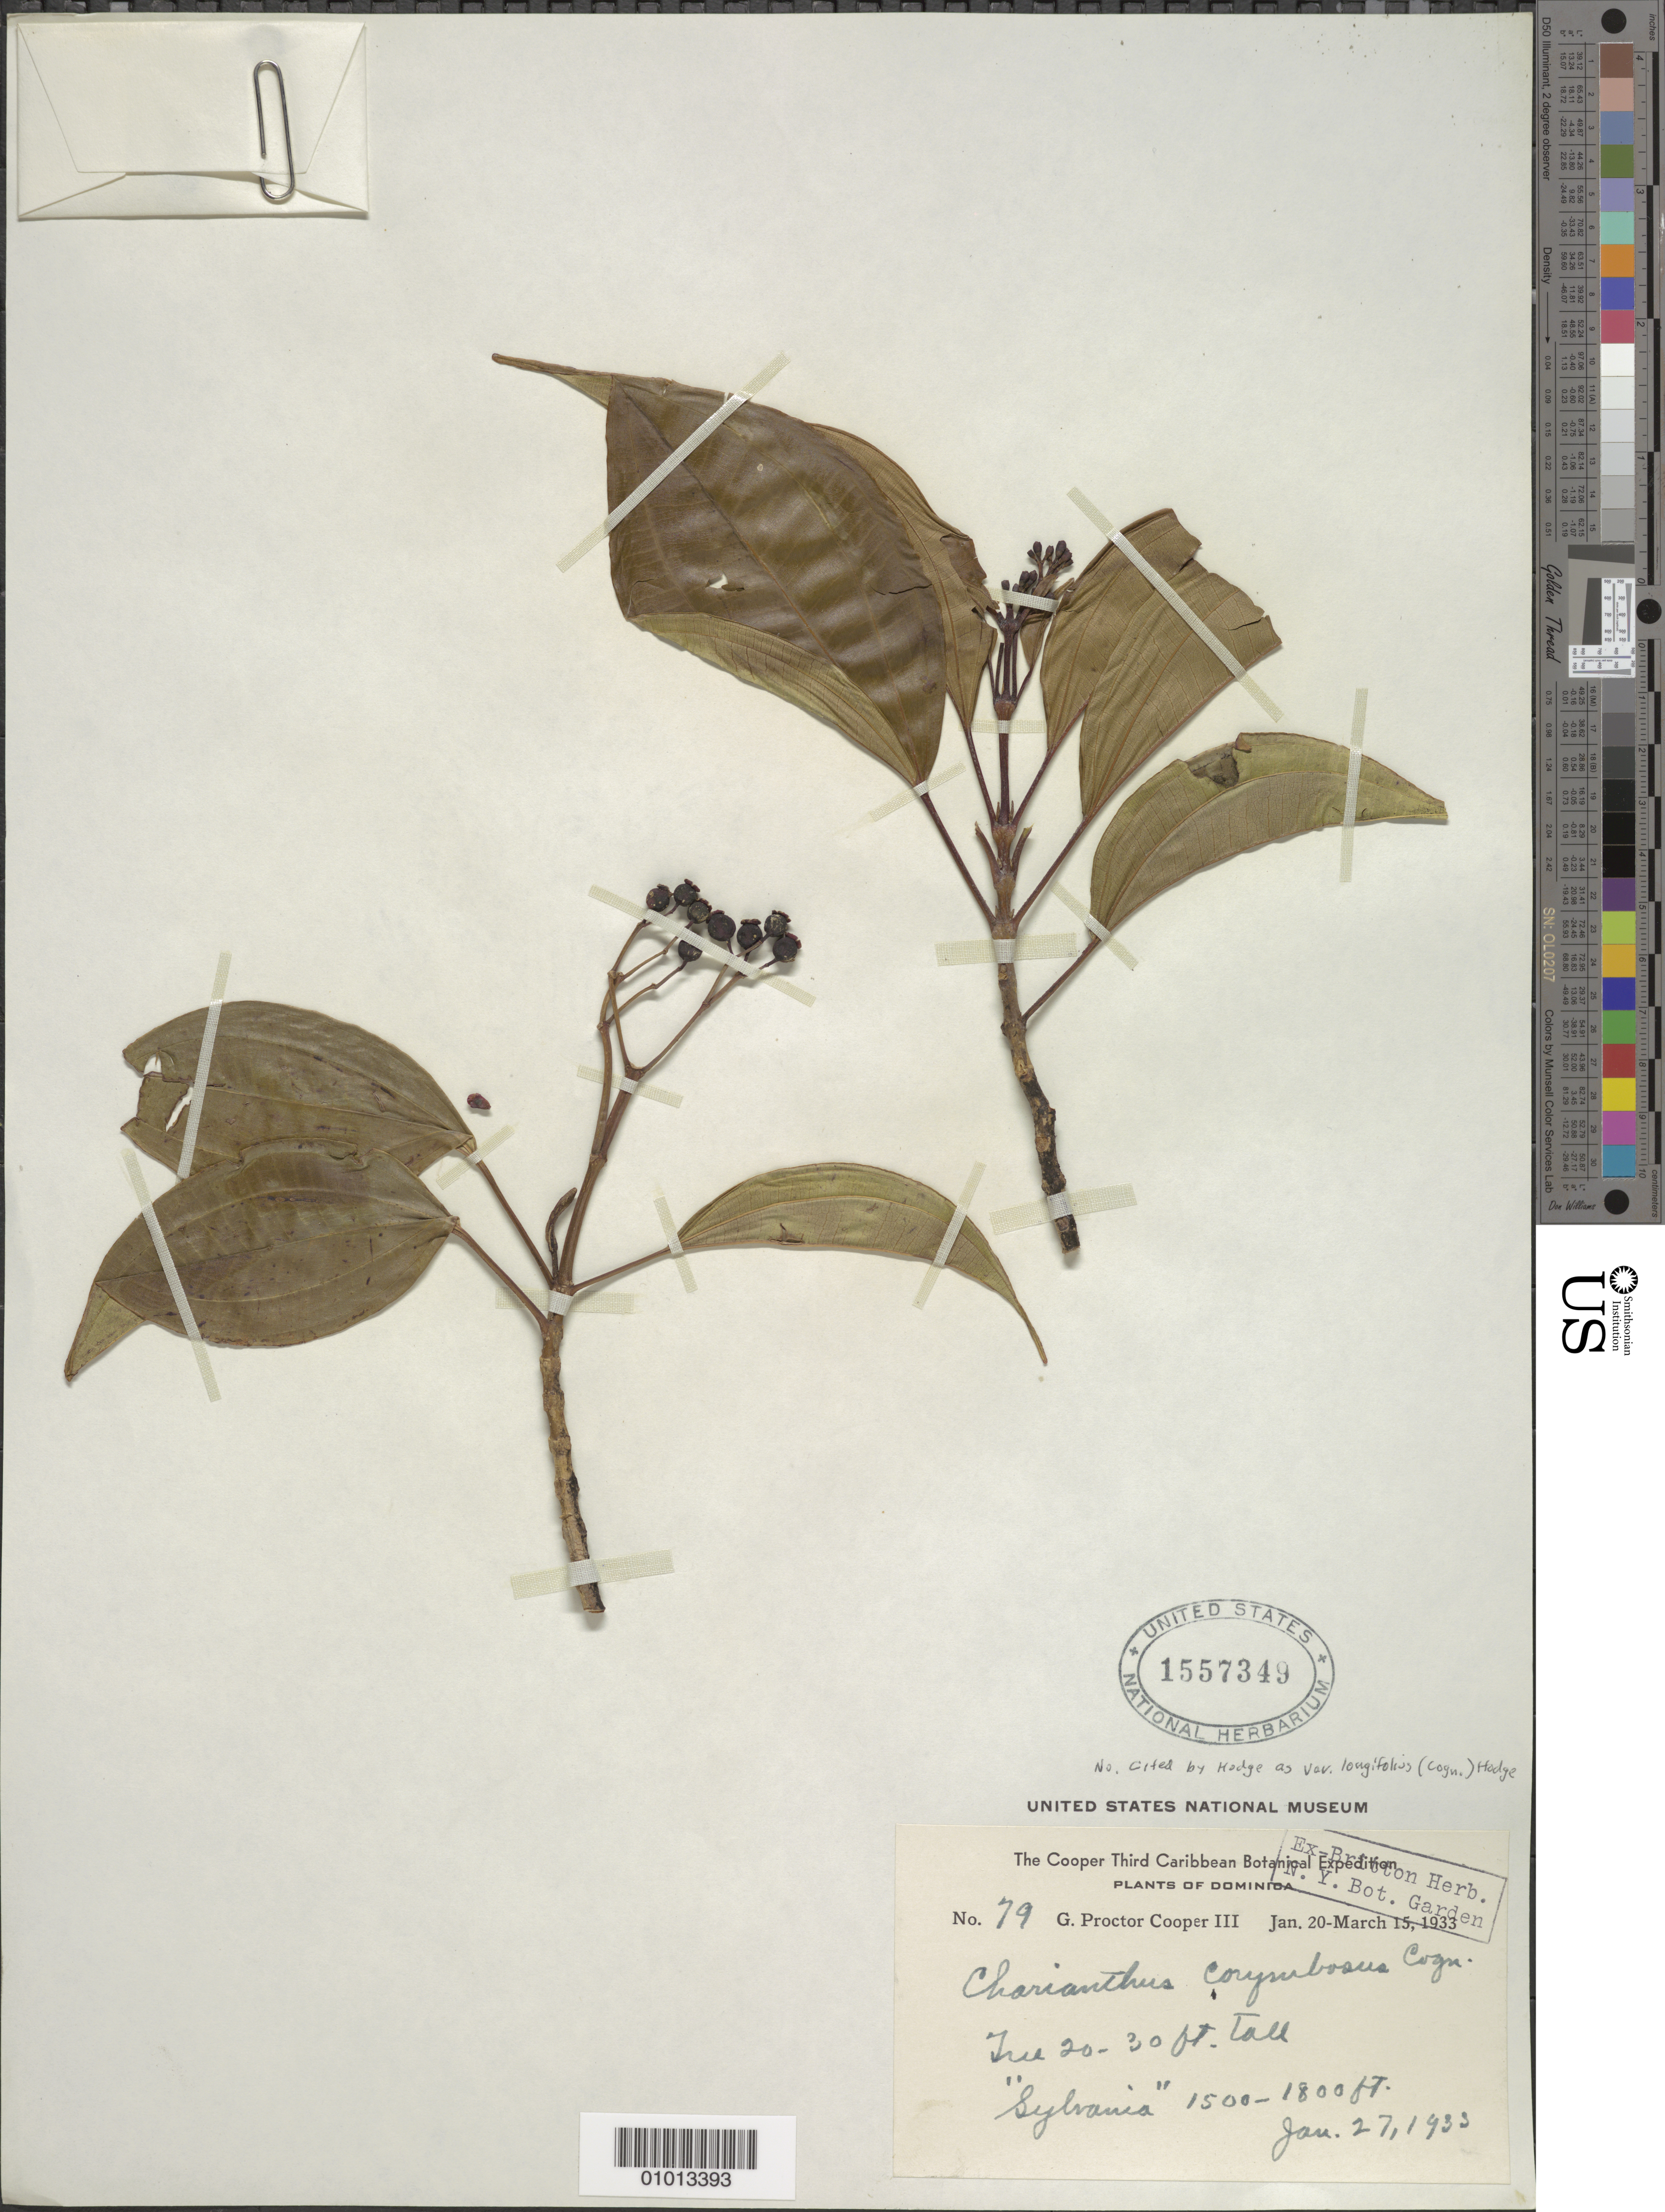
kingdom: Plantae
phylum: Tracheophyta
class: Magnoliopsida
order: Myrtales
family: Melastomataceae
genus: Charianthus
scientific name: Charianthus corymbosus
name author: (Rich.) Cogn.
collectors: G. Cooper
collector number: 79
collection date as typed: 27 Jan 1933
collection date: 1933-01-27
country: Dominica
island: Dominica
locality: Sylvania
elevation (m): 457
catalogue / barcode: US 1557349